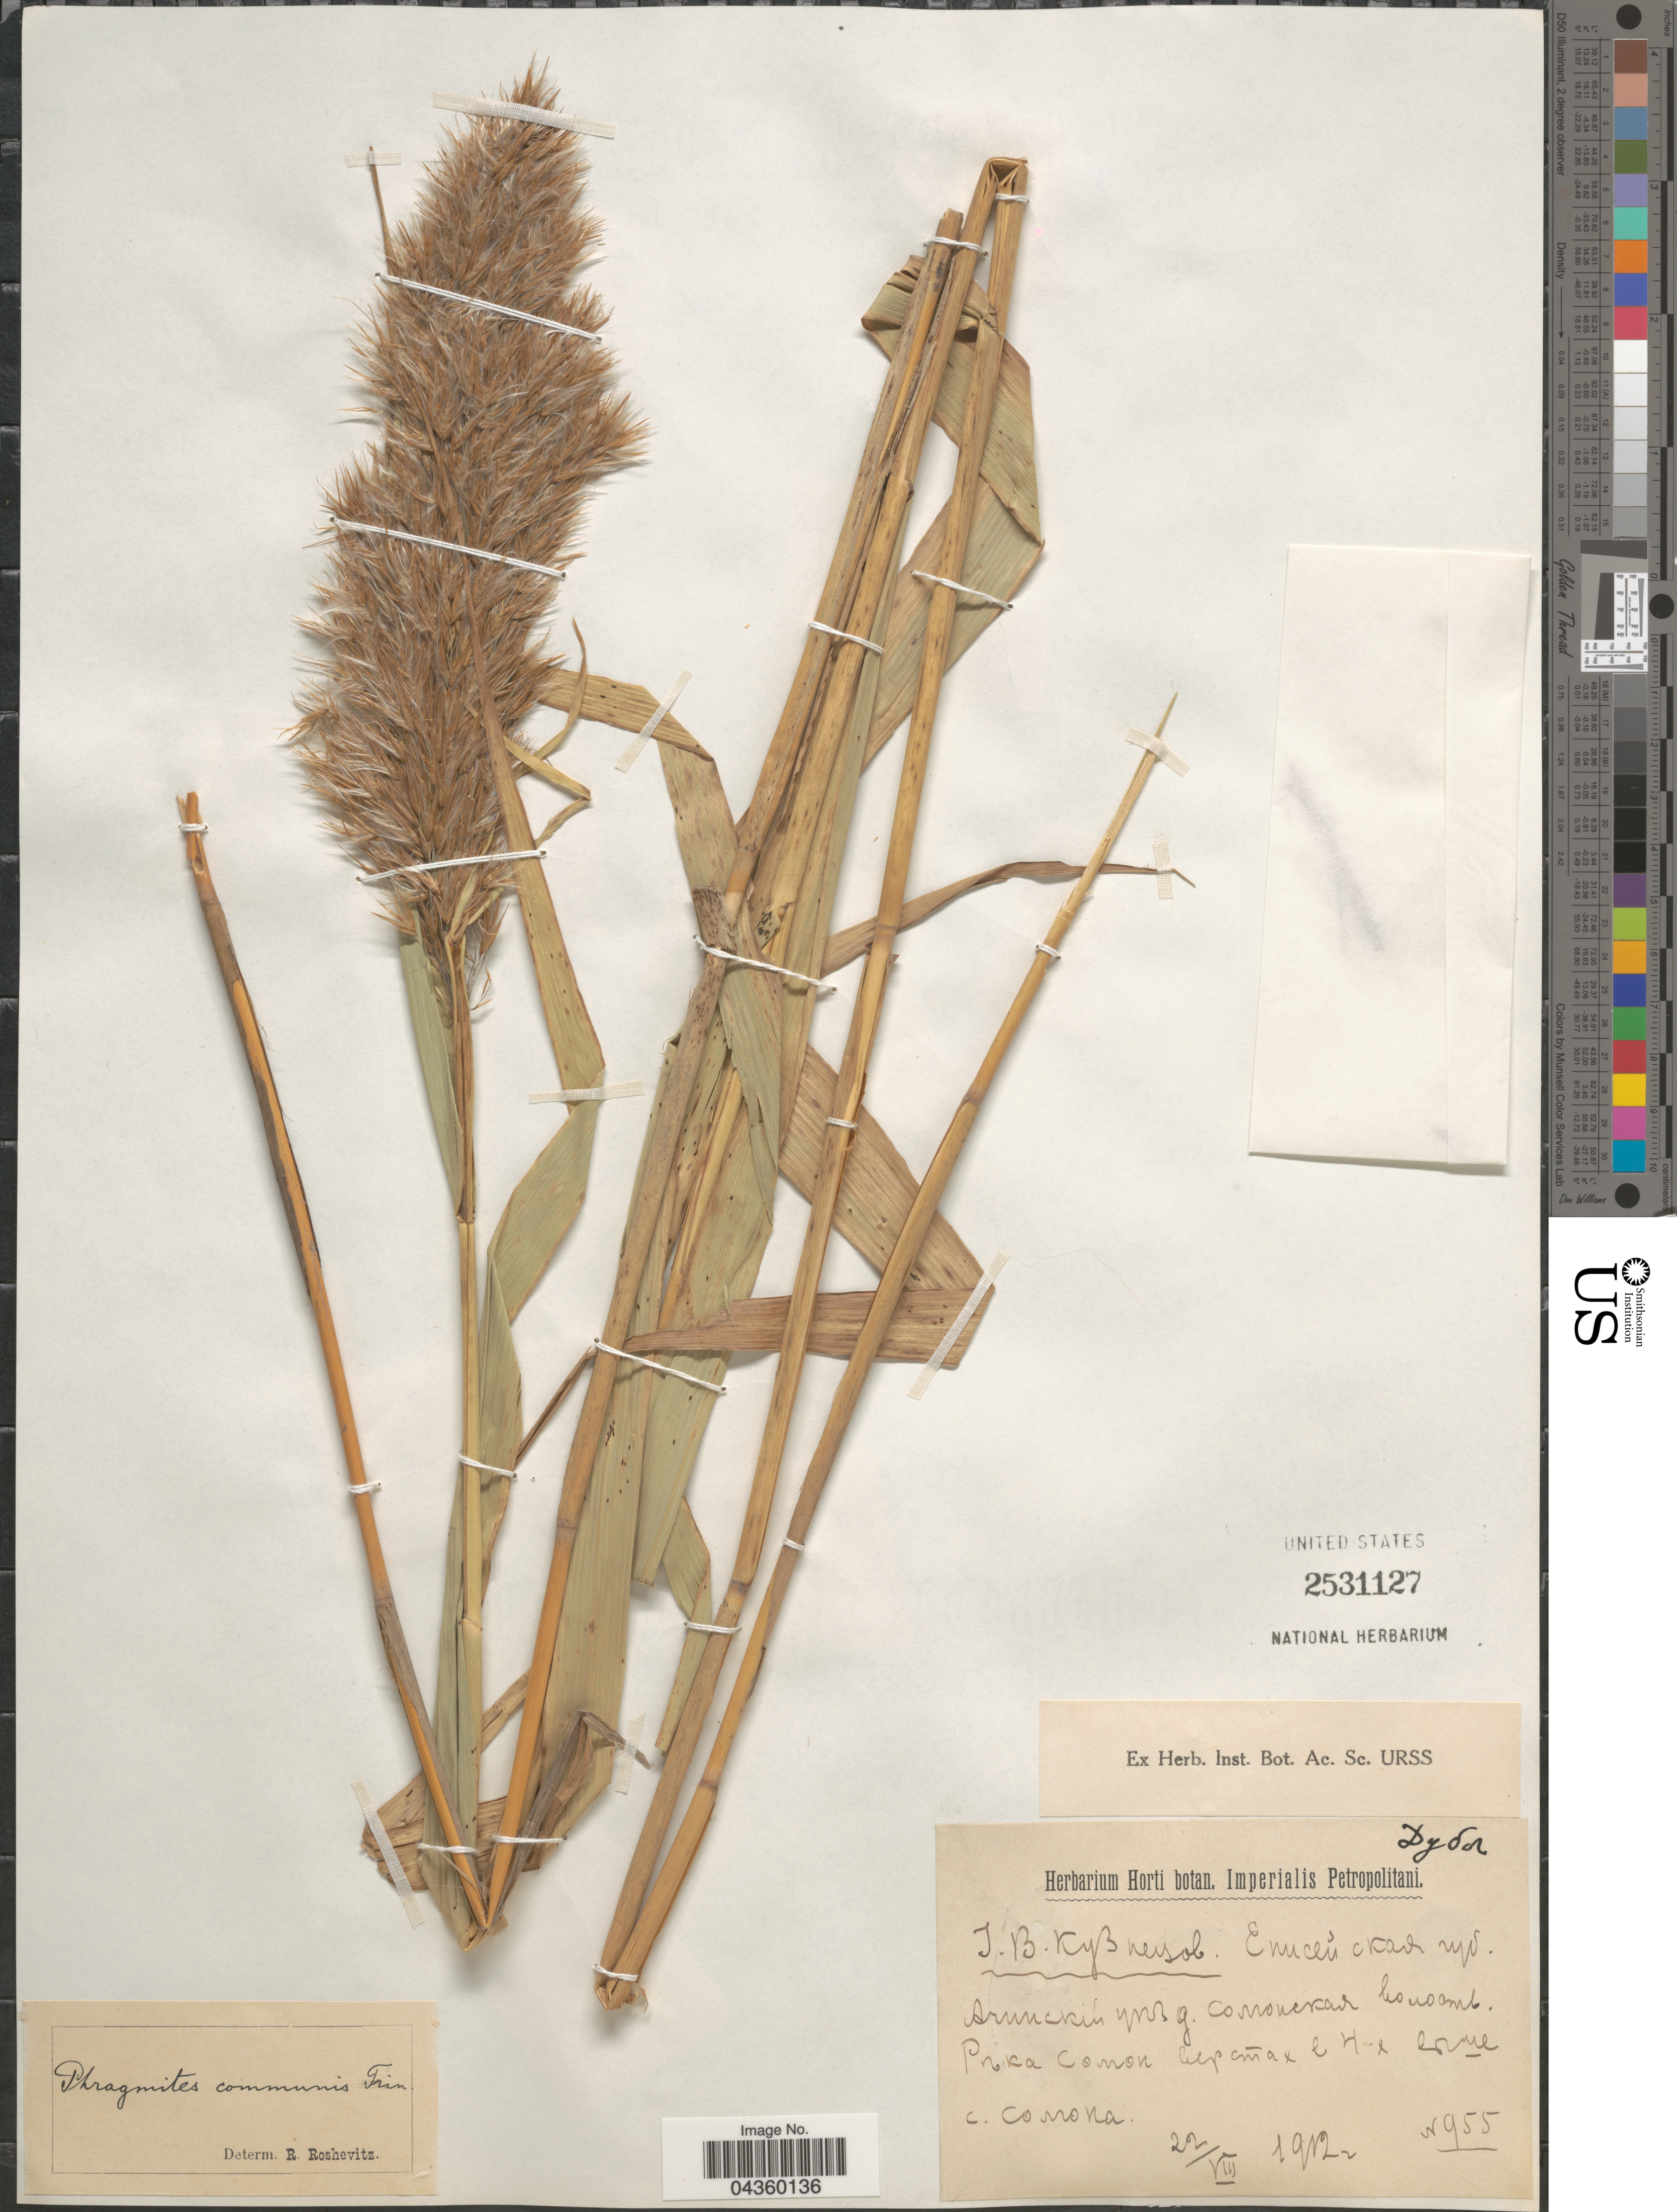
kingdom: Plantae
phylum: Tracheophyta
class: Liliopsida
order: Poales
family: Poaceae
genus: Phragmites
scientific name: Phragmites australis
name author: (Cav.) Trin. ex Steud.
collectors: G. Kuznetsov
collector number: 955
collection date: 1912-08-22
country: Russian Federation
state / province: Krasnoyarsk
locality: River Somon, 4 km from village Somon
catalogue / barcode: US 2531127